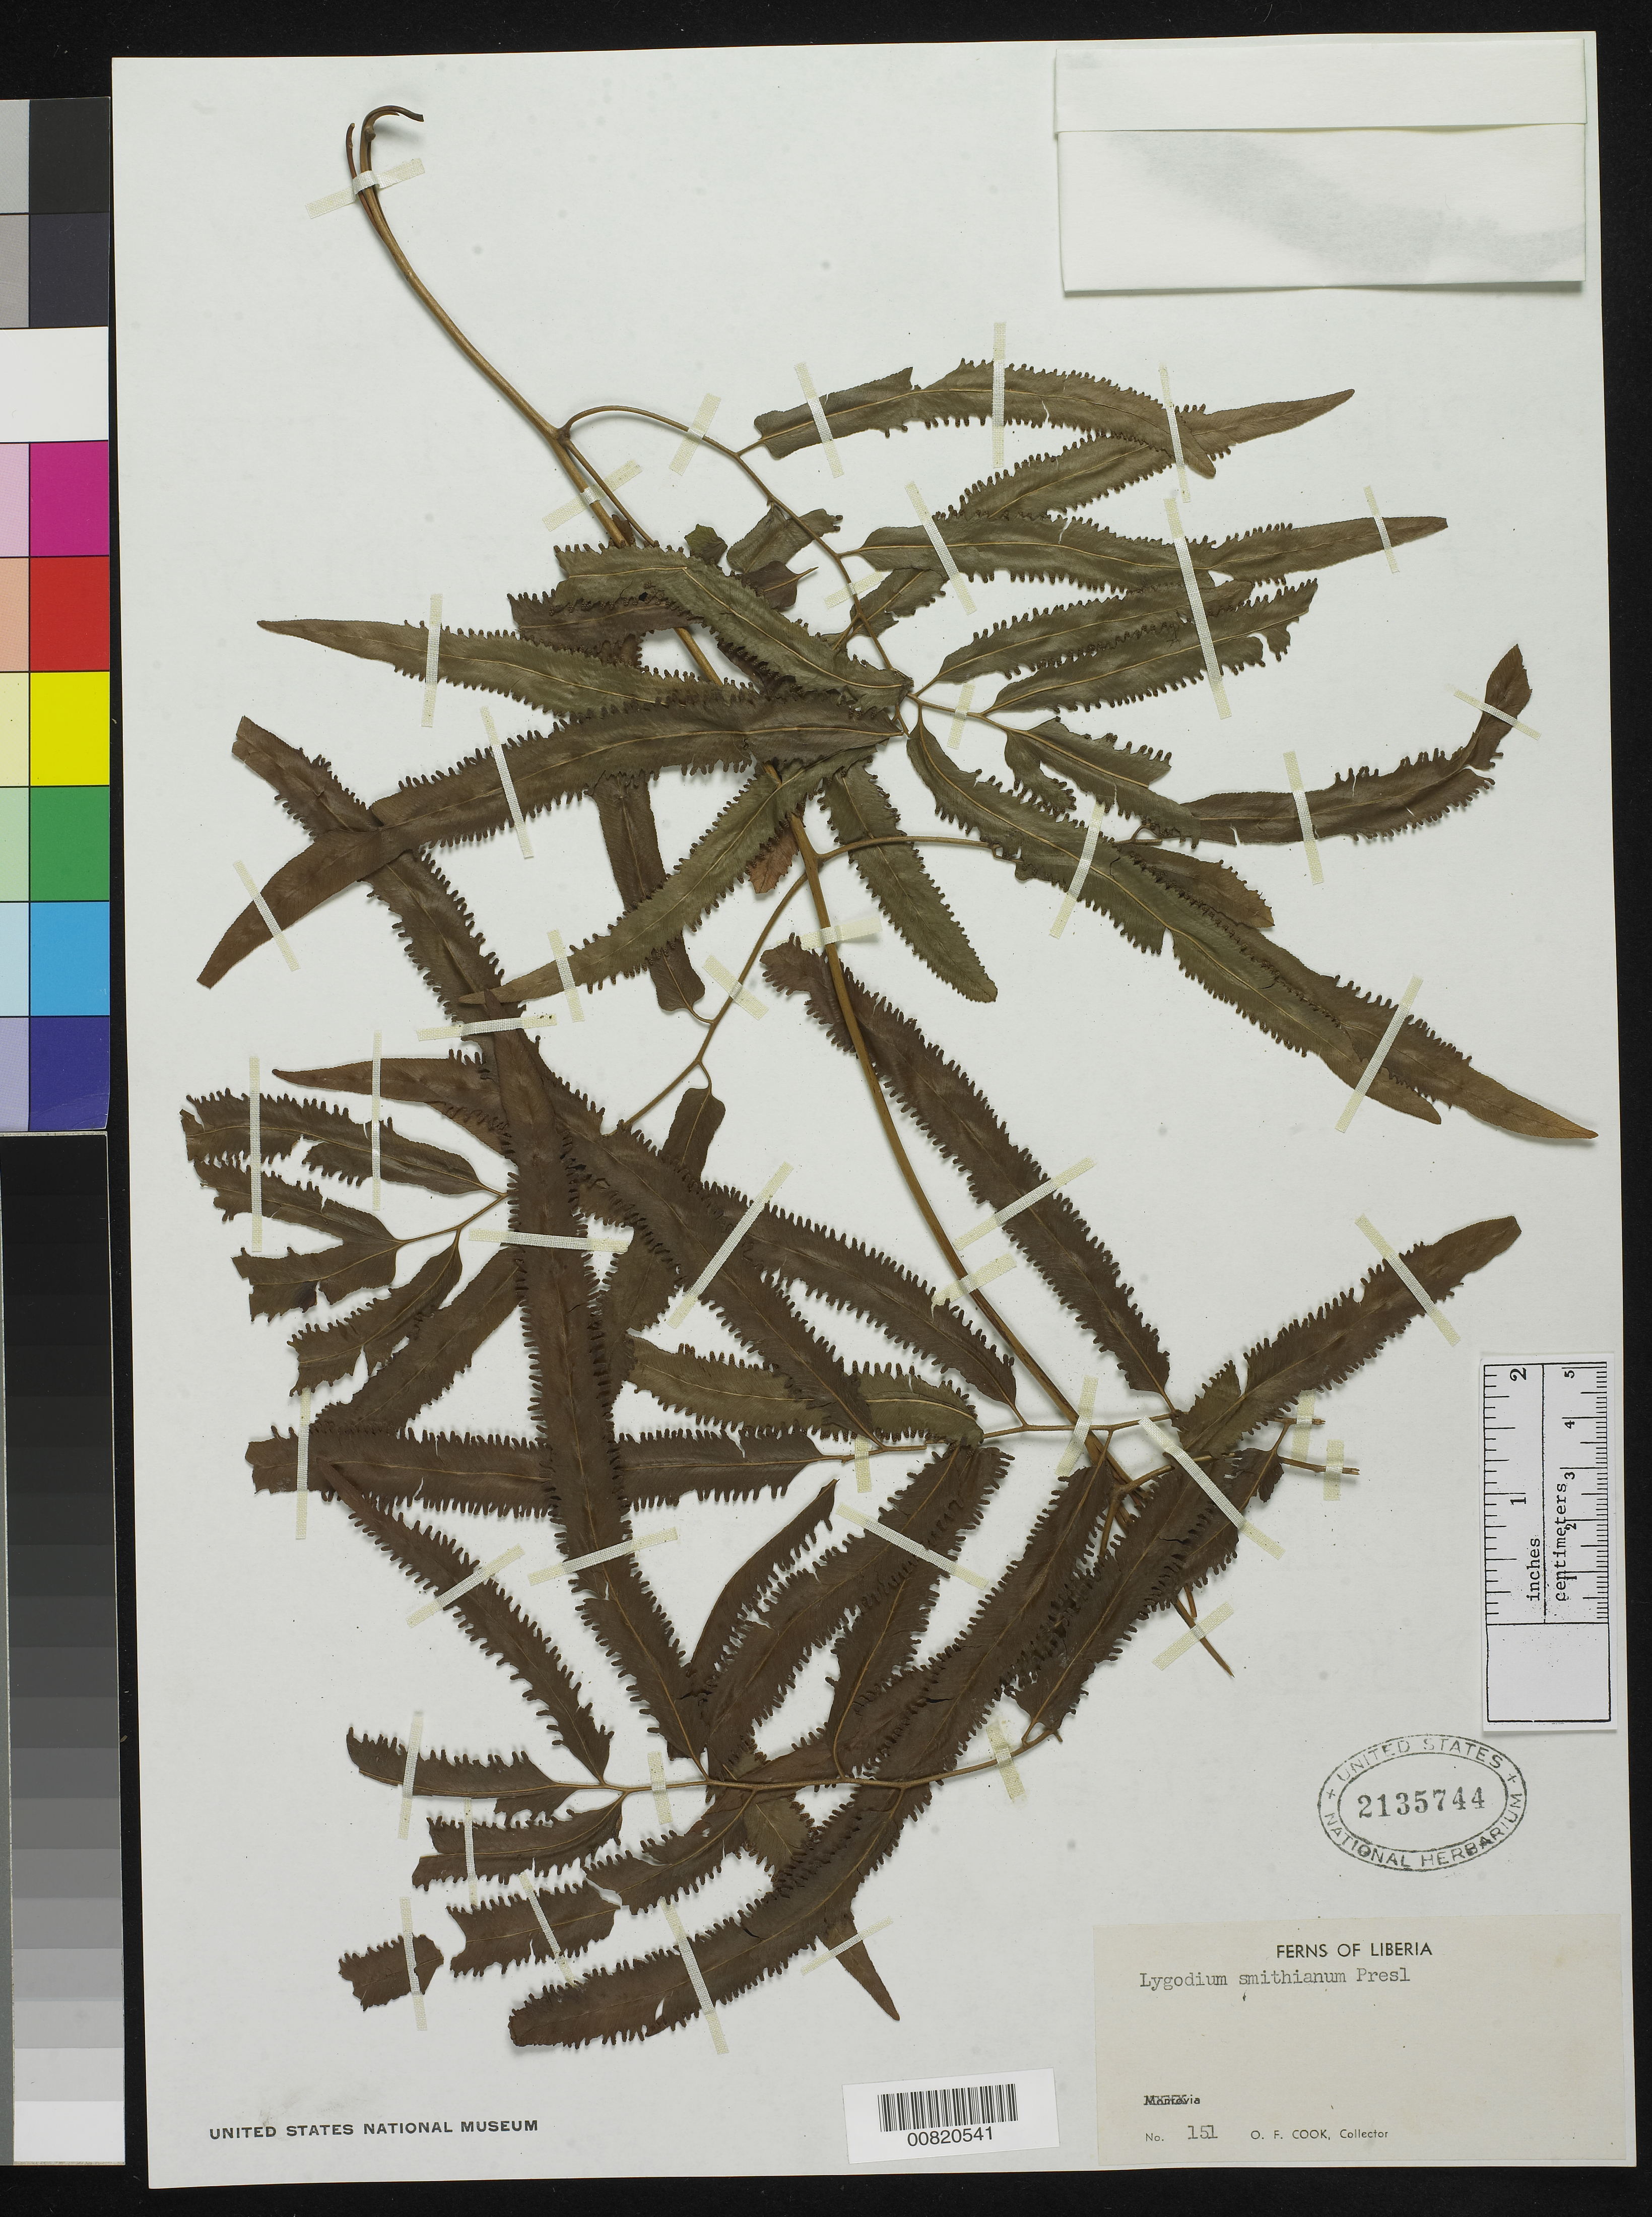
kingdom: Plantae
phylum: Tracheophyta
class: Polypodiopsida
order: Schizaeales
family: Lygodiaceae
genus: Lygodium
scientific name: Lygodium smithianum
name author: C. Presl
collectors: O. F. Cook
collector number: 151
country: Liberia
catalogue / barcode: US 2135744